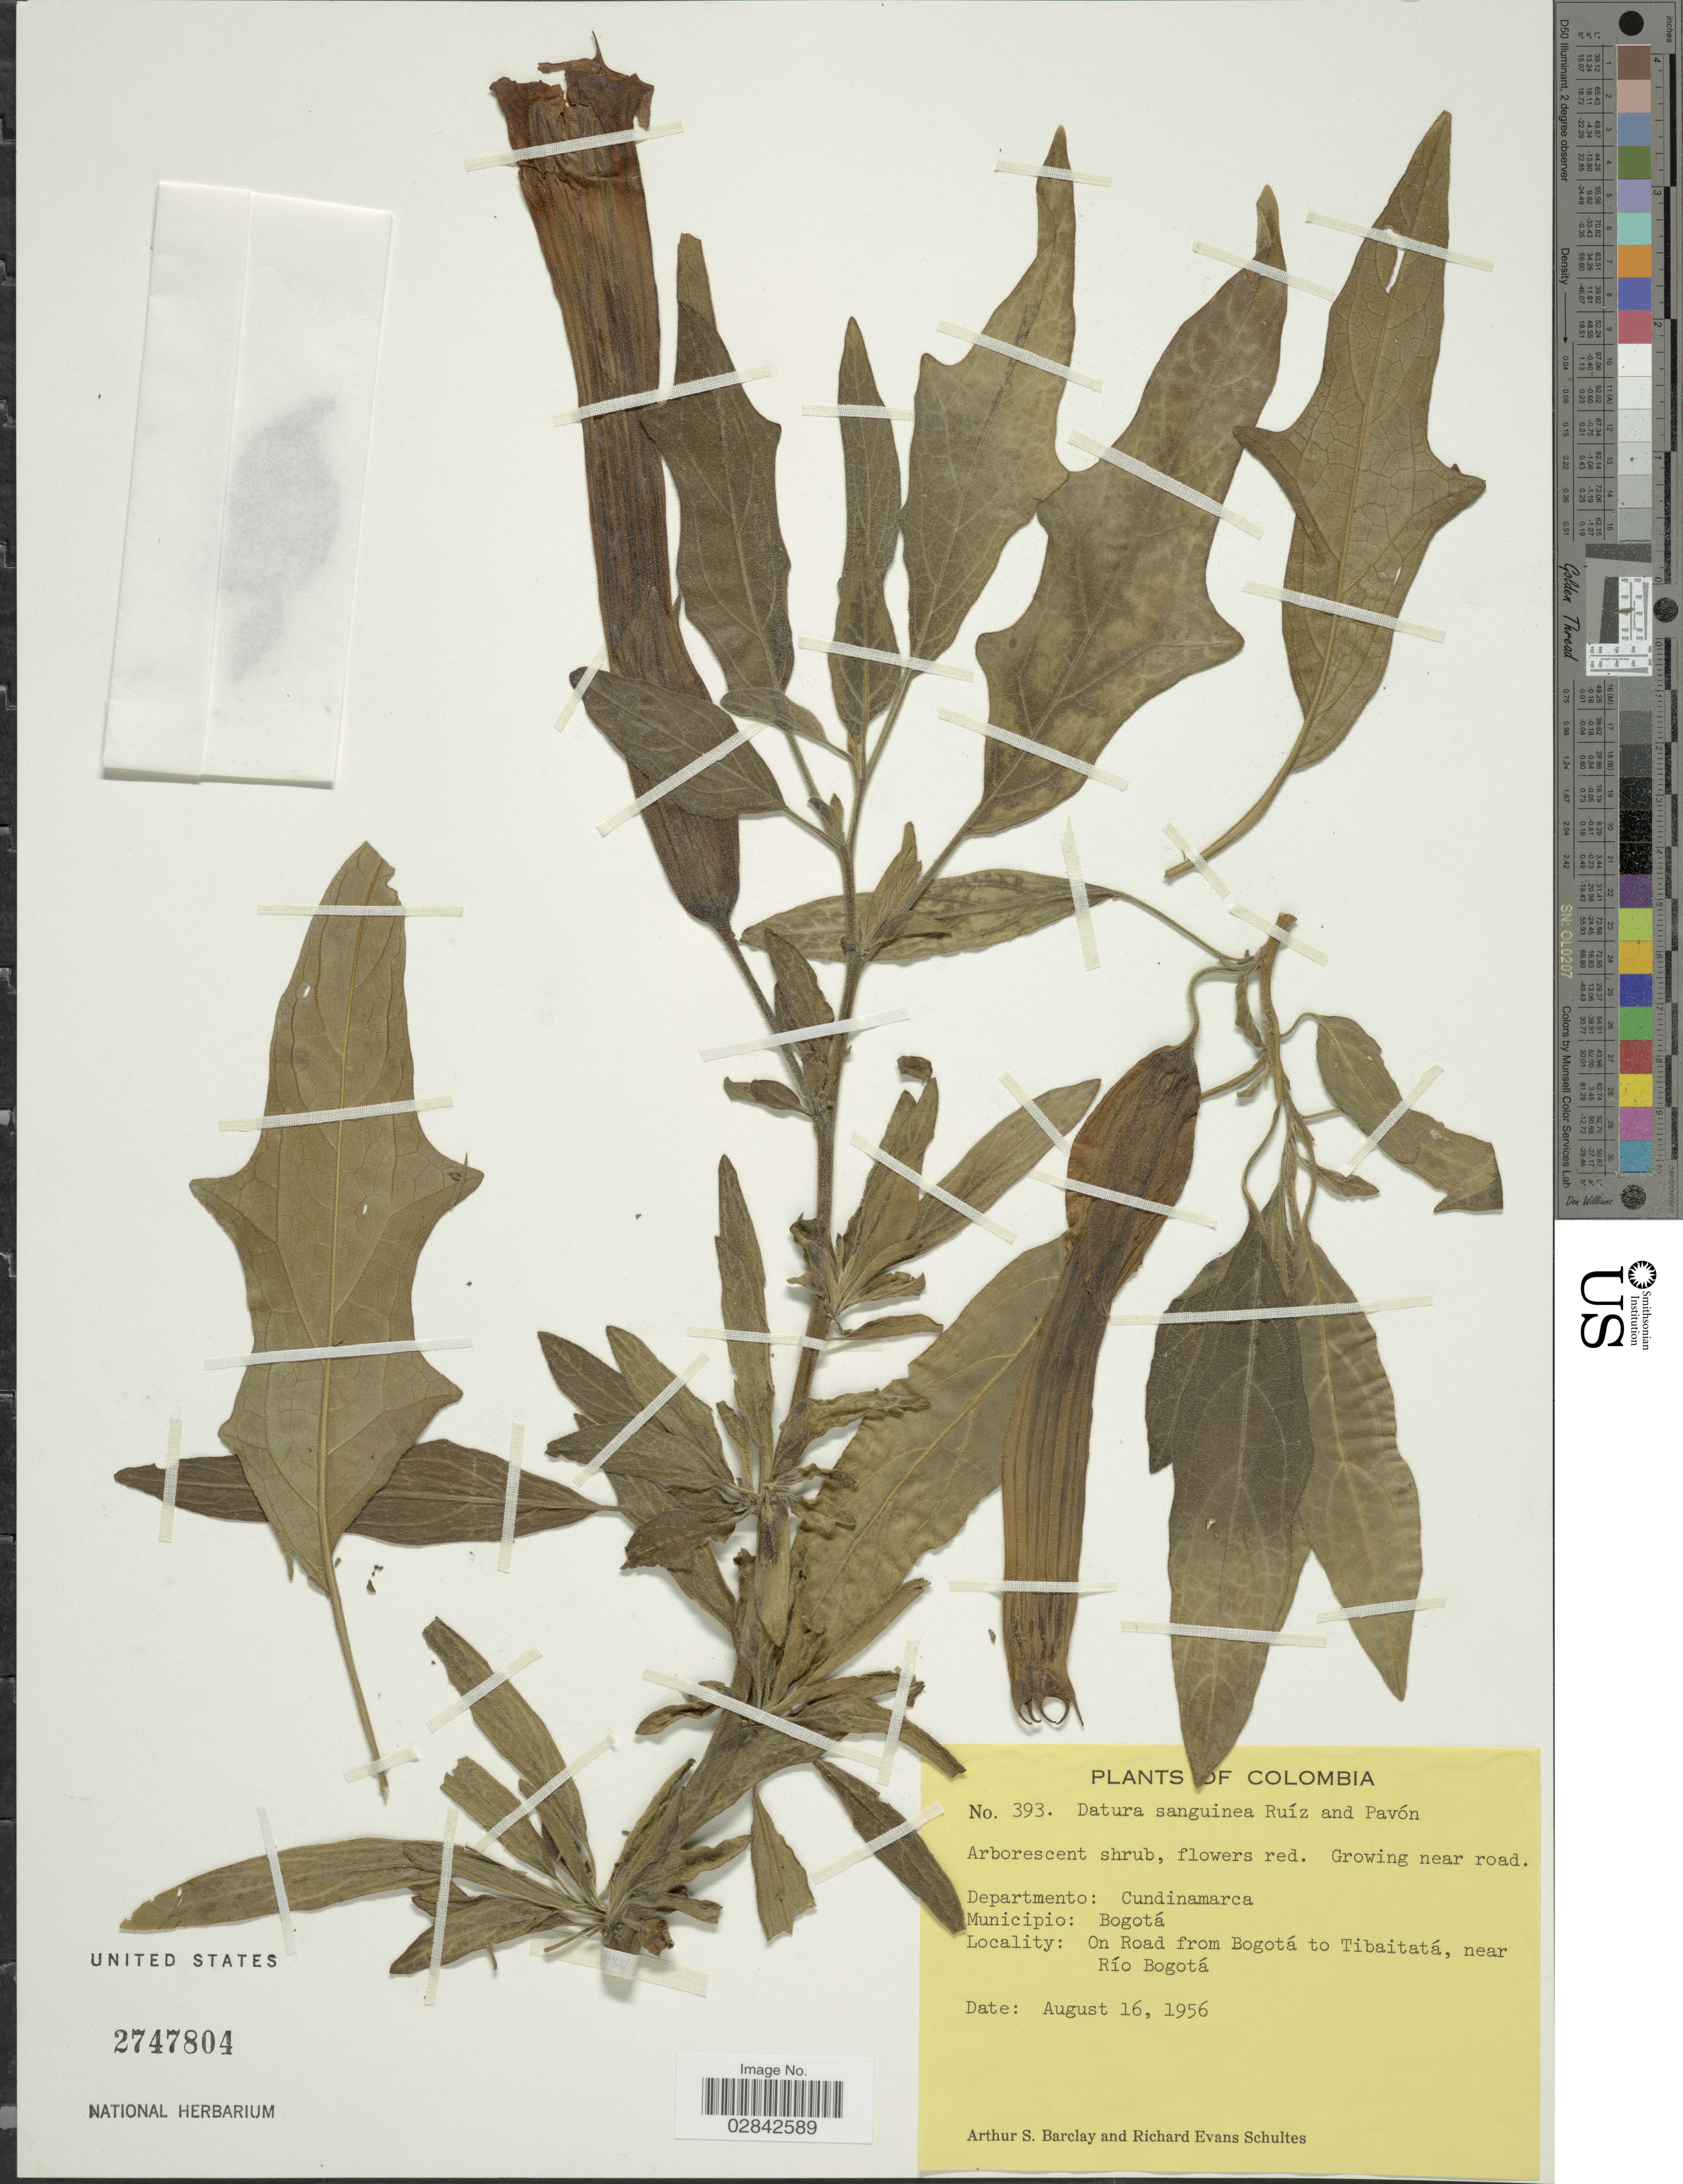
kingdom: Plantae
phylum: Tracheophyta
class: Magnoliopsida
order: Solanales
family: Solanaceae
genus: Brugmansia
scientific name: Brugmansia sanguinea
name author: (Ruiz & Pav.) D. Don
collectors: A. S. Barclay & R. E. Schultes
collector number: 393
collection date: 1956-08-16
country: Colombia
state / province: Cundinamarca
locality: Departmento: Cundinamarca. Municipio Bogotá, on road from Bogotá to Tibaitatá, near Río Bogotá.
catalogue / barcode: US 2747804